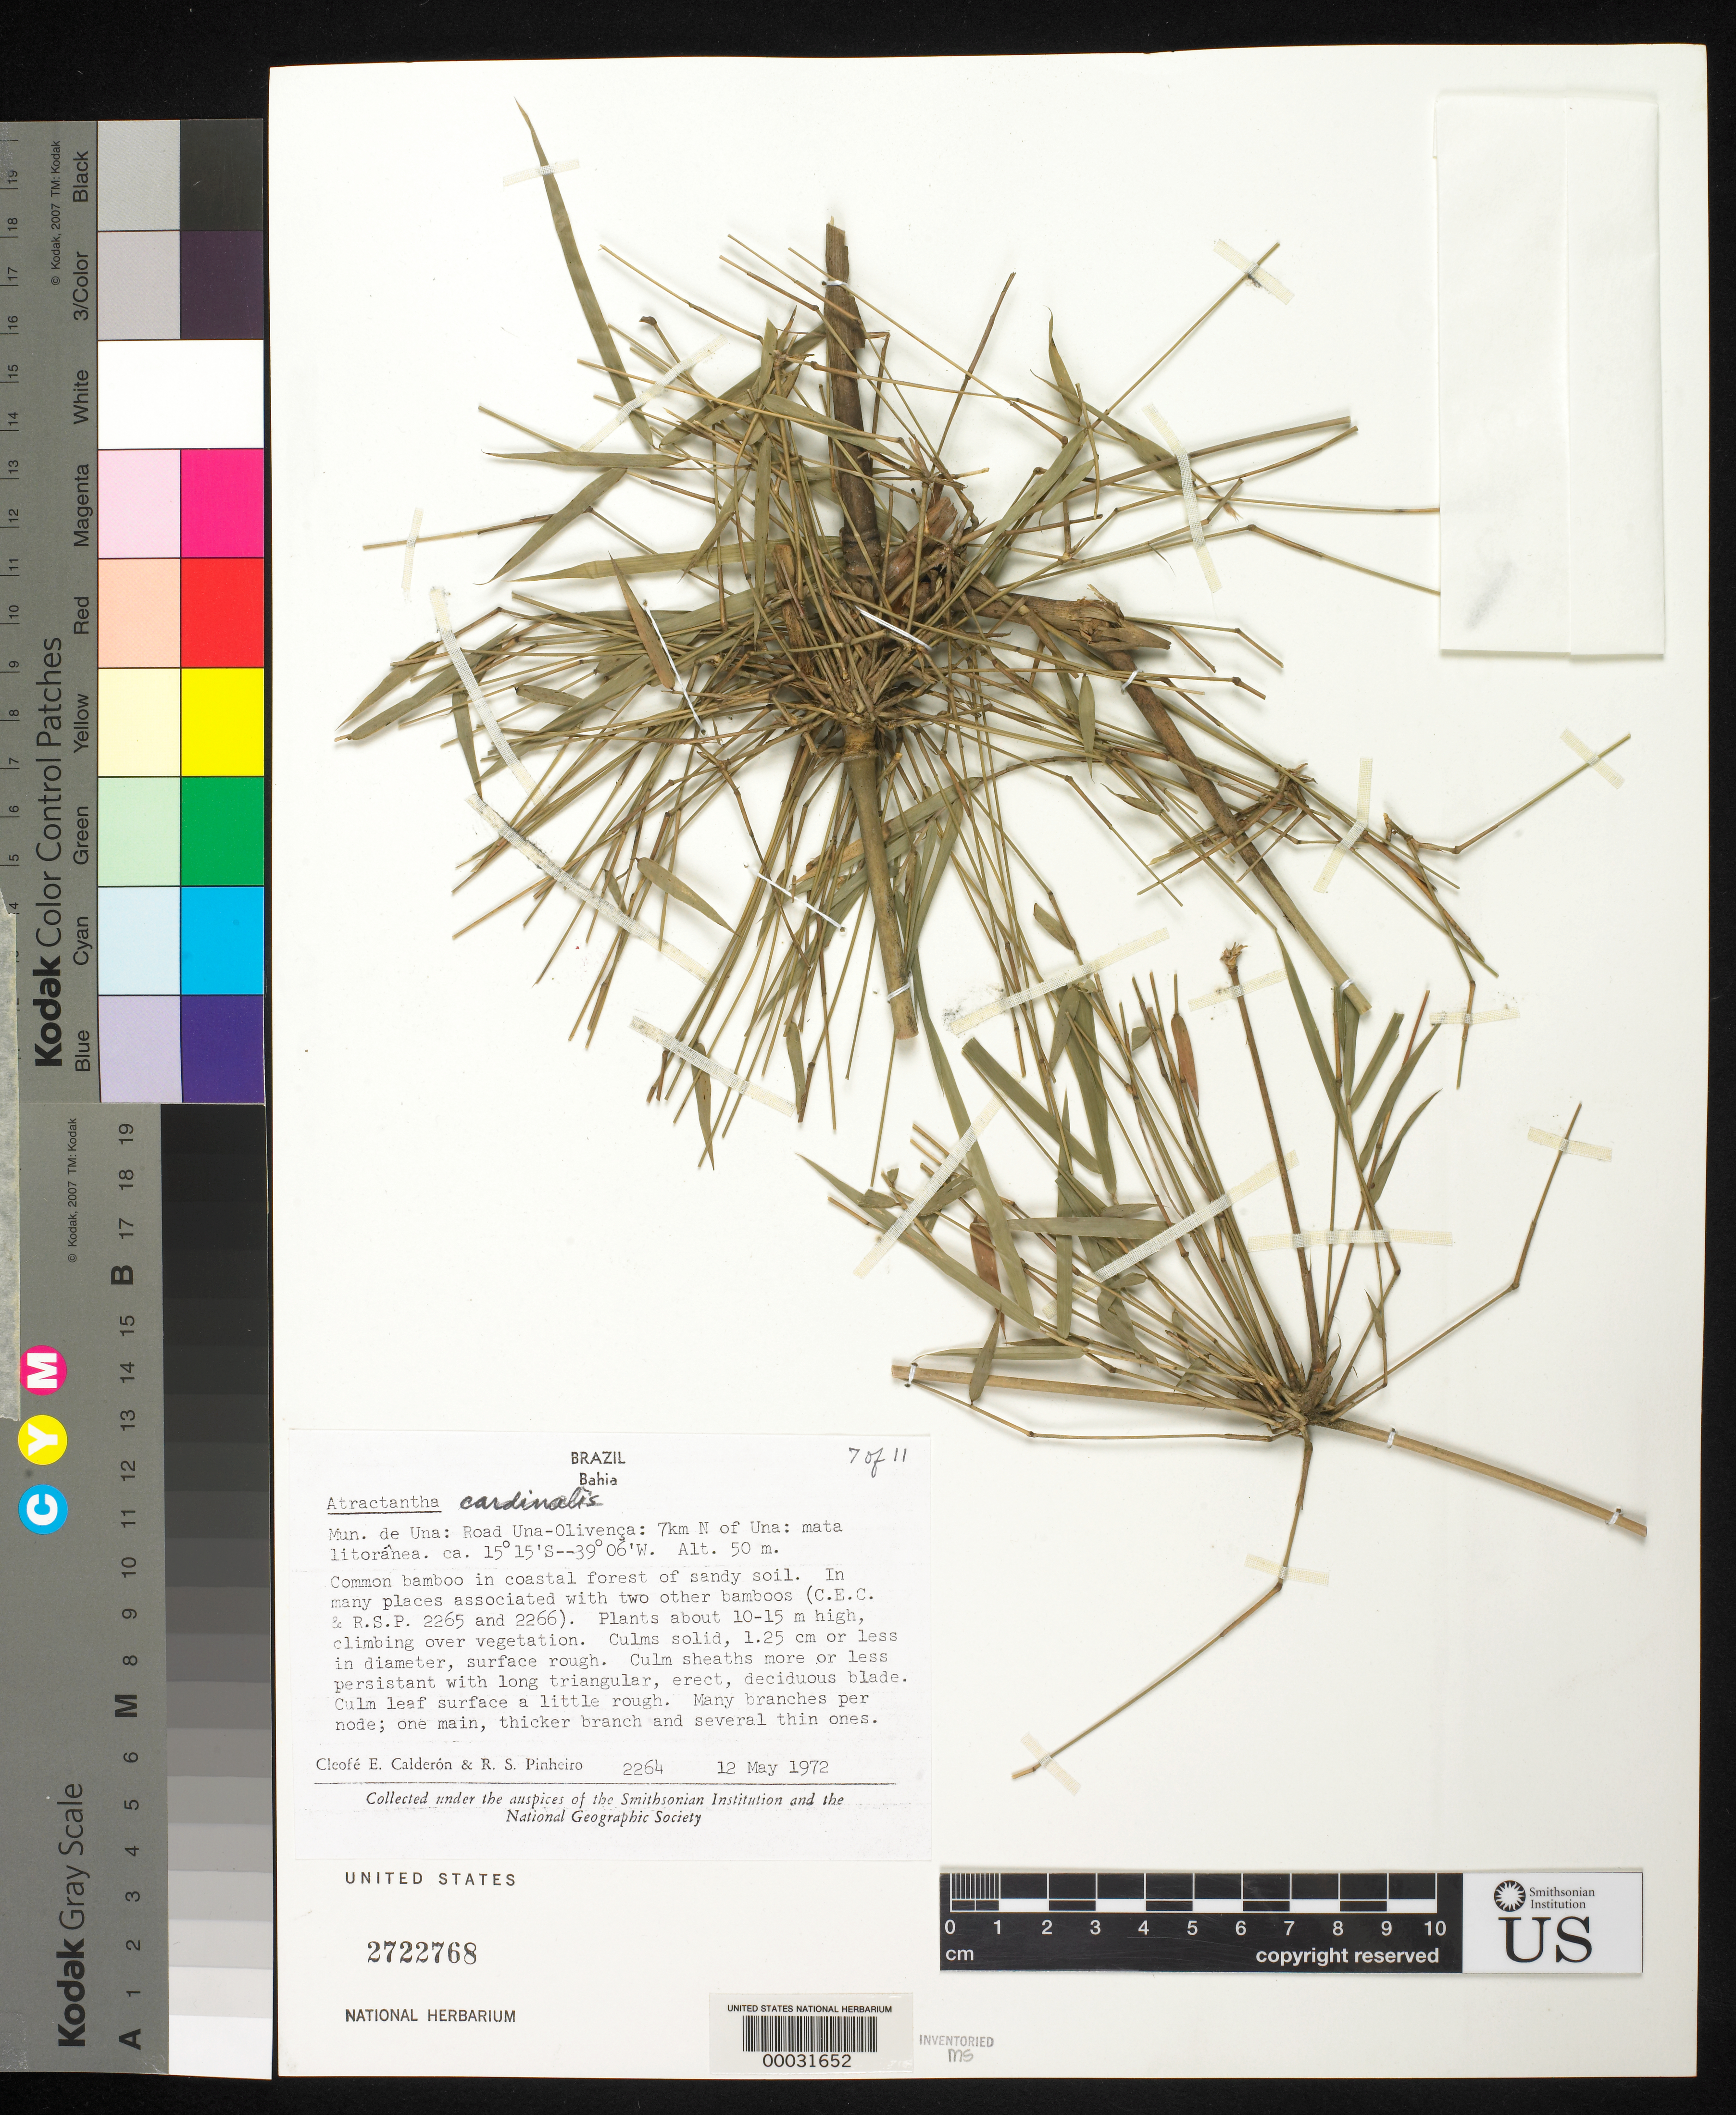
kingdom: Plantae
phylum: Tracheophyta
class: Liliopsida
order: Poales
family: Poaceae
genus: Atractantha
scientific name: Atractantha cardinalis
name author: Judz.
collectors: C. E. Calderón & R. S. Pinheiro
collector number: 2264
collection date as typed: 12 May 1972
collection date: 1972-05-12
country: Brazil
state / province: Bahia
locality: Una, olivenca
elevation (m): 50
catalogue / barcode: US 2722768